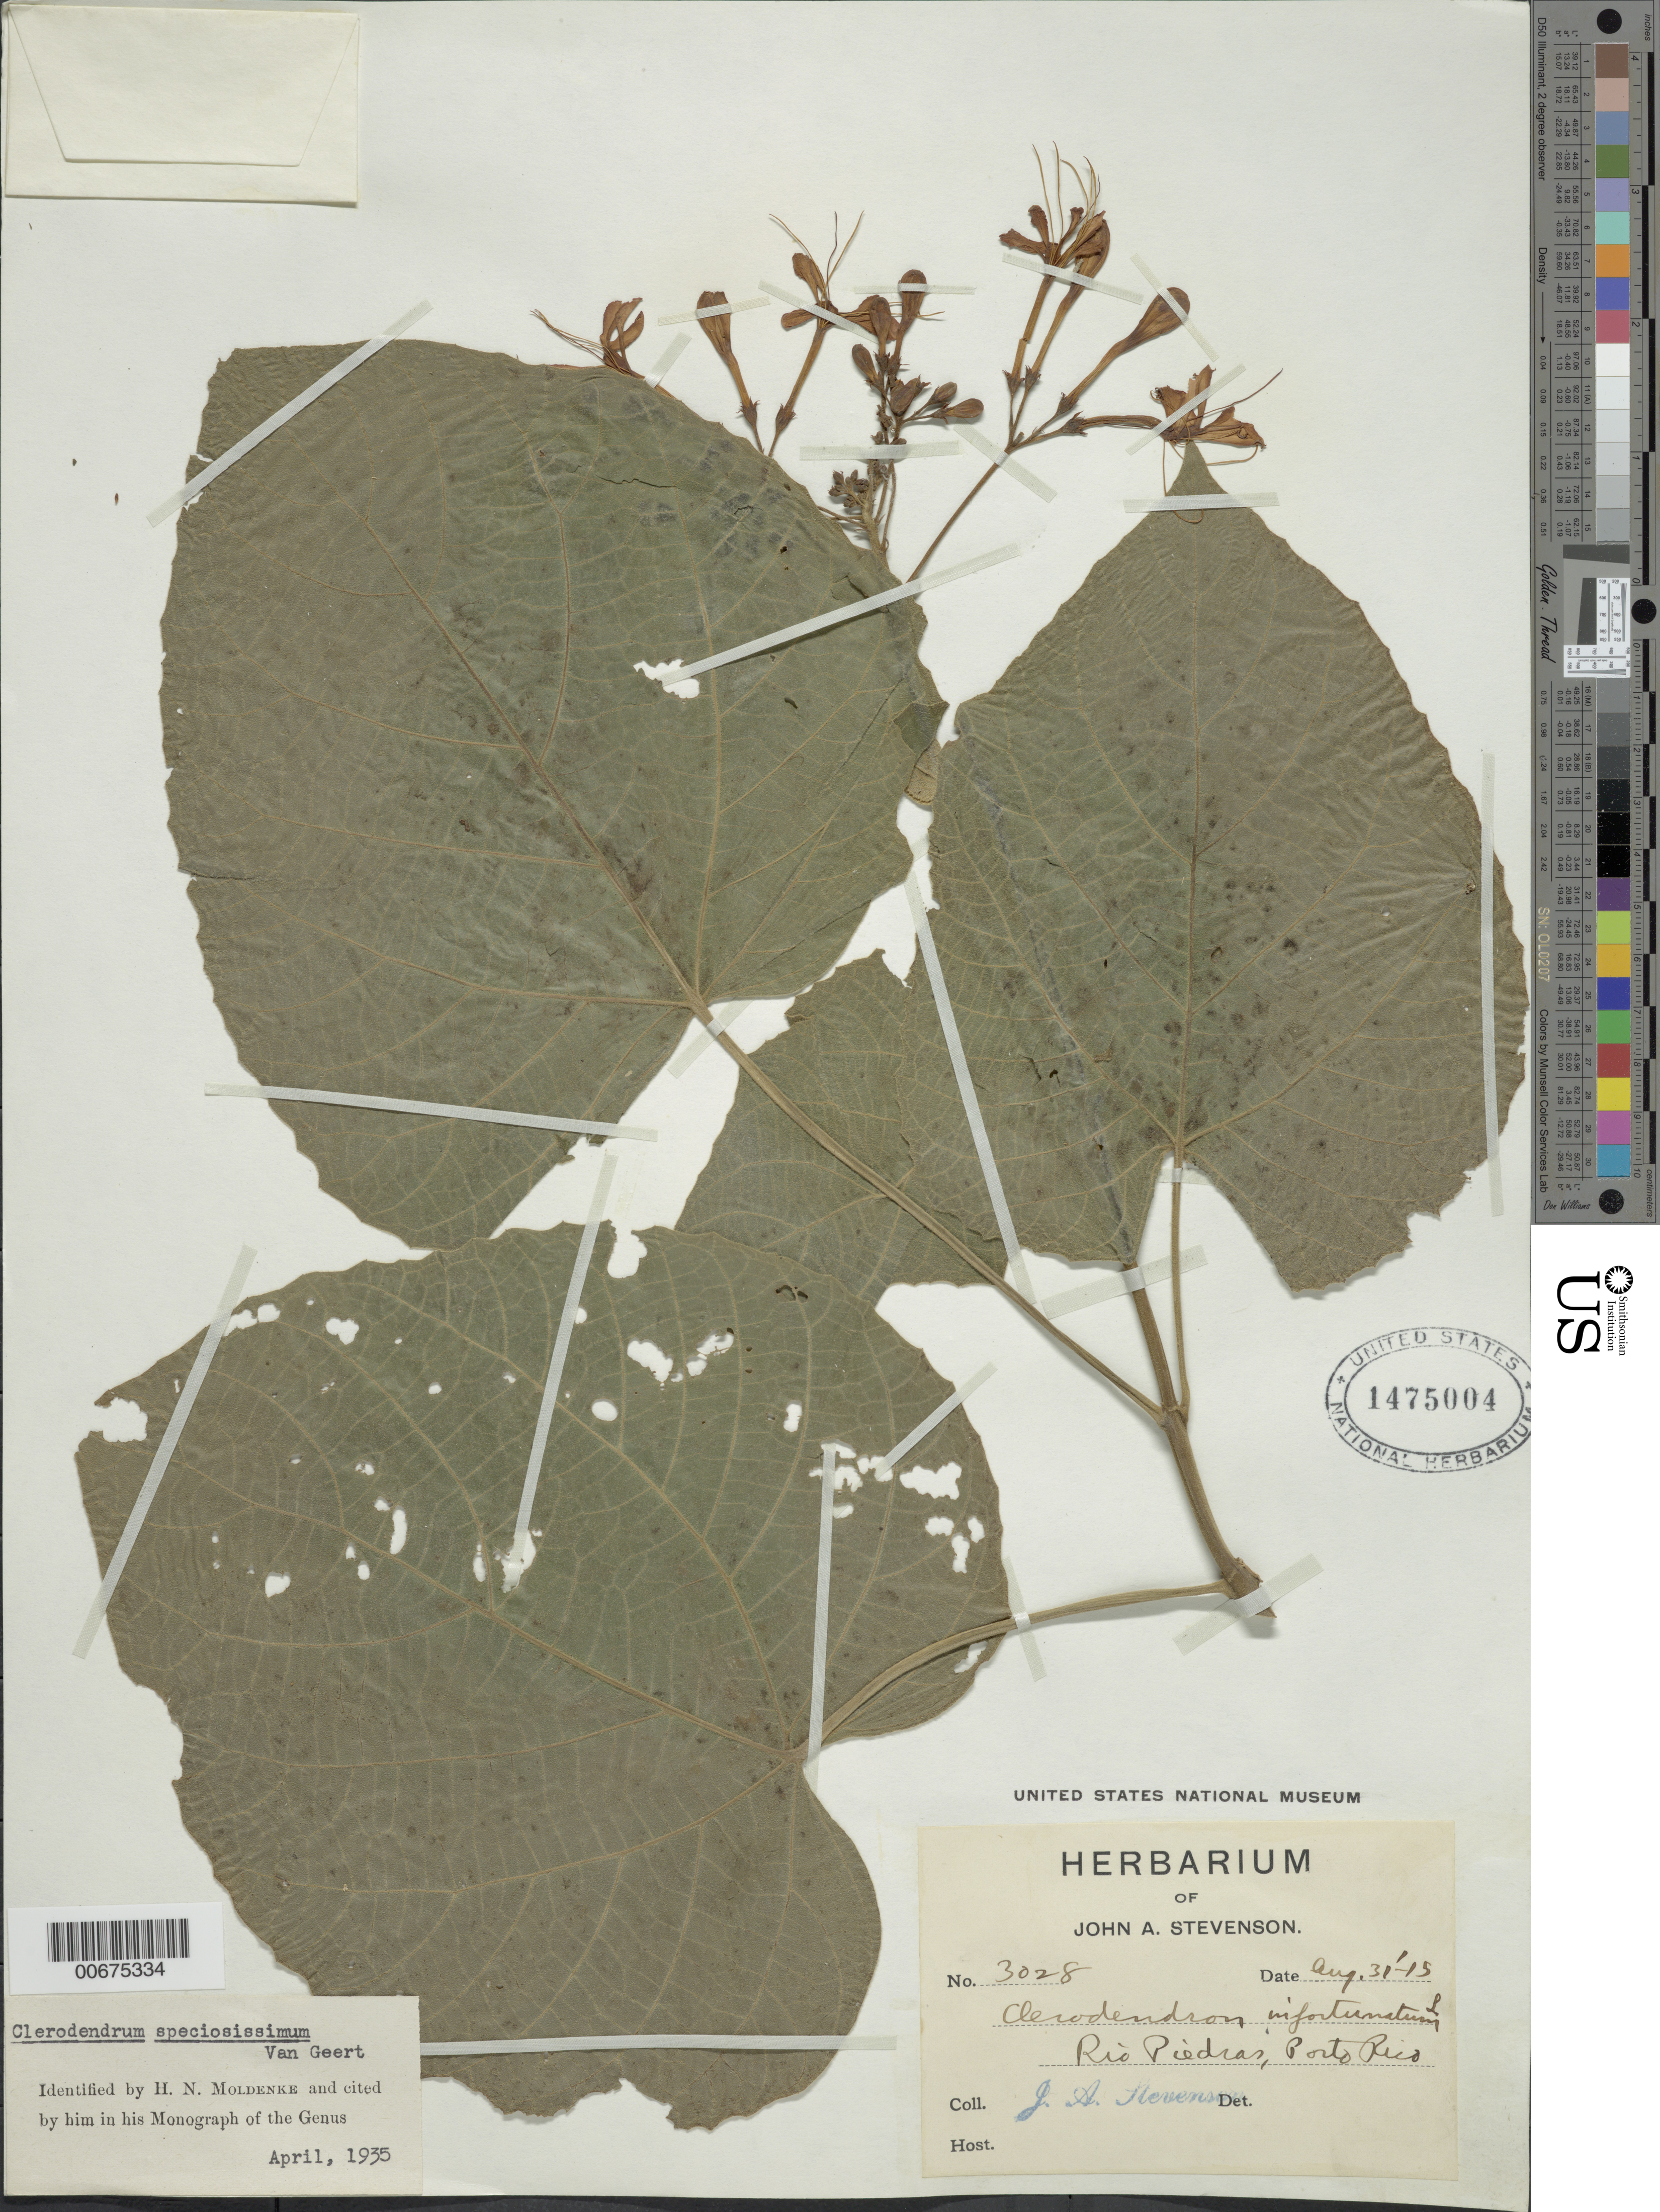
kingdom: Plantae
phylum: Tracheophyta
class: Magnoliopsida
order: Lamiales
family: Lamiaceae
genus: Clerodendrum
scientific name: Clerodendrum speciosissimum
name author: Drapiez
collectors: J. Stevenson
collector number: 3028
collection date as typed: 31 Aug 1915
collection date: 1915-08-31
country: Puerto Rico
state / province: San Juan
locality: Rio Piedras.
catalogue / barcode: US 1475004